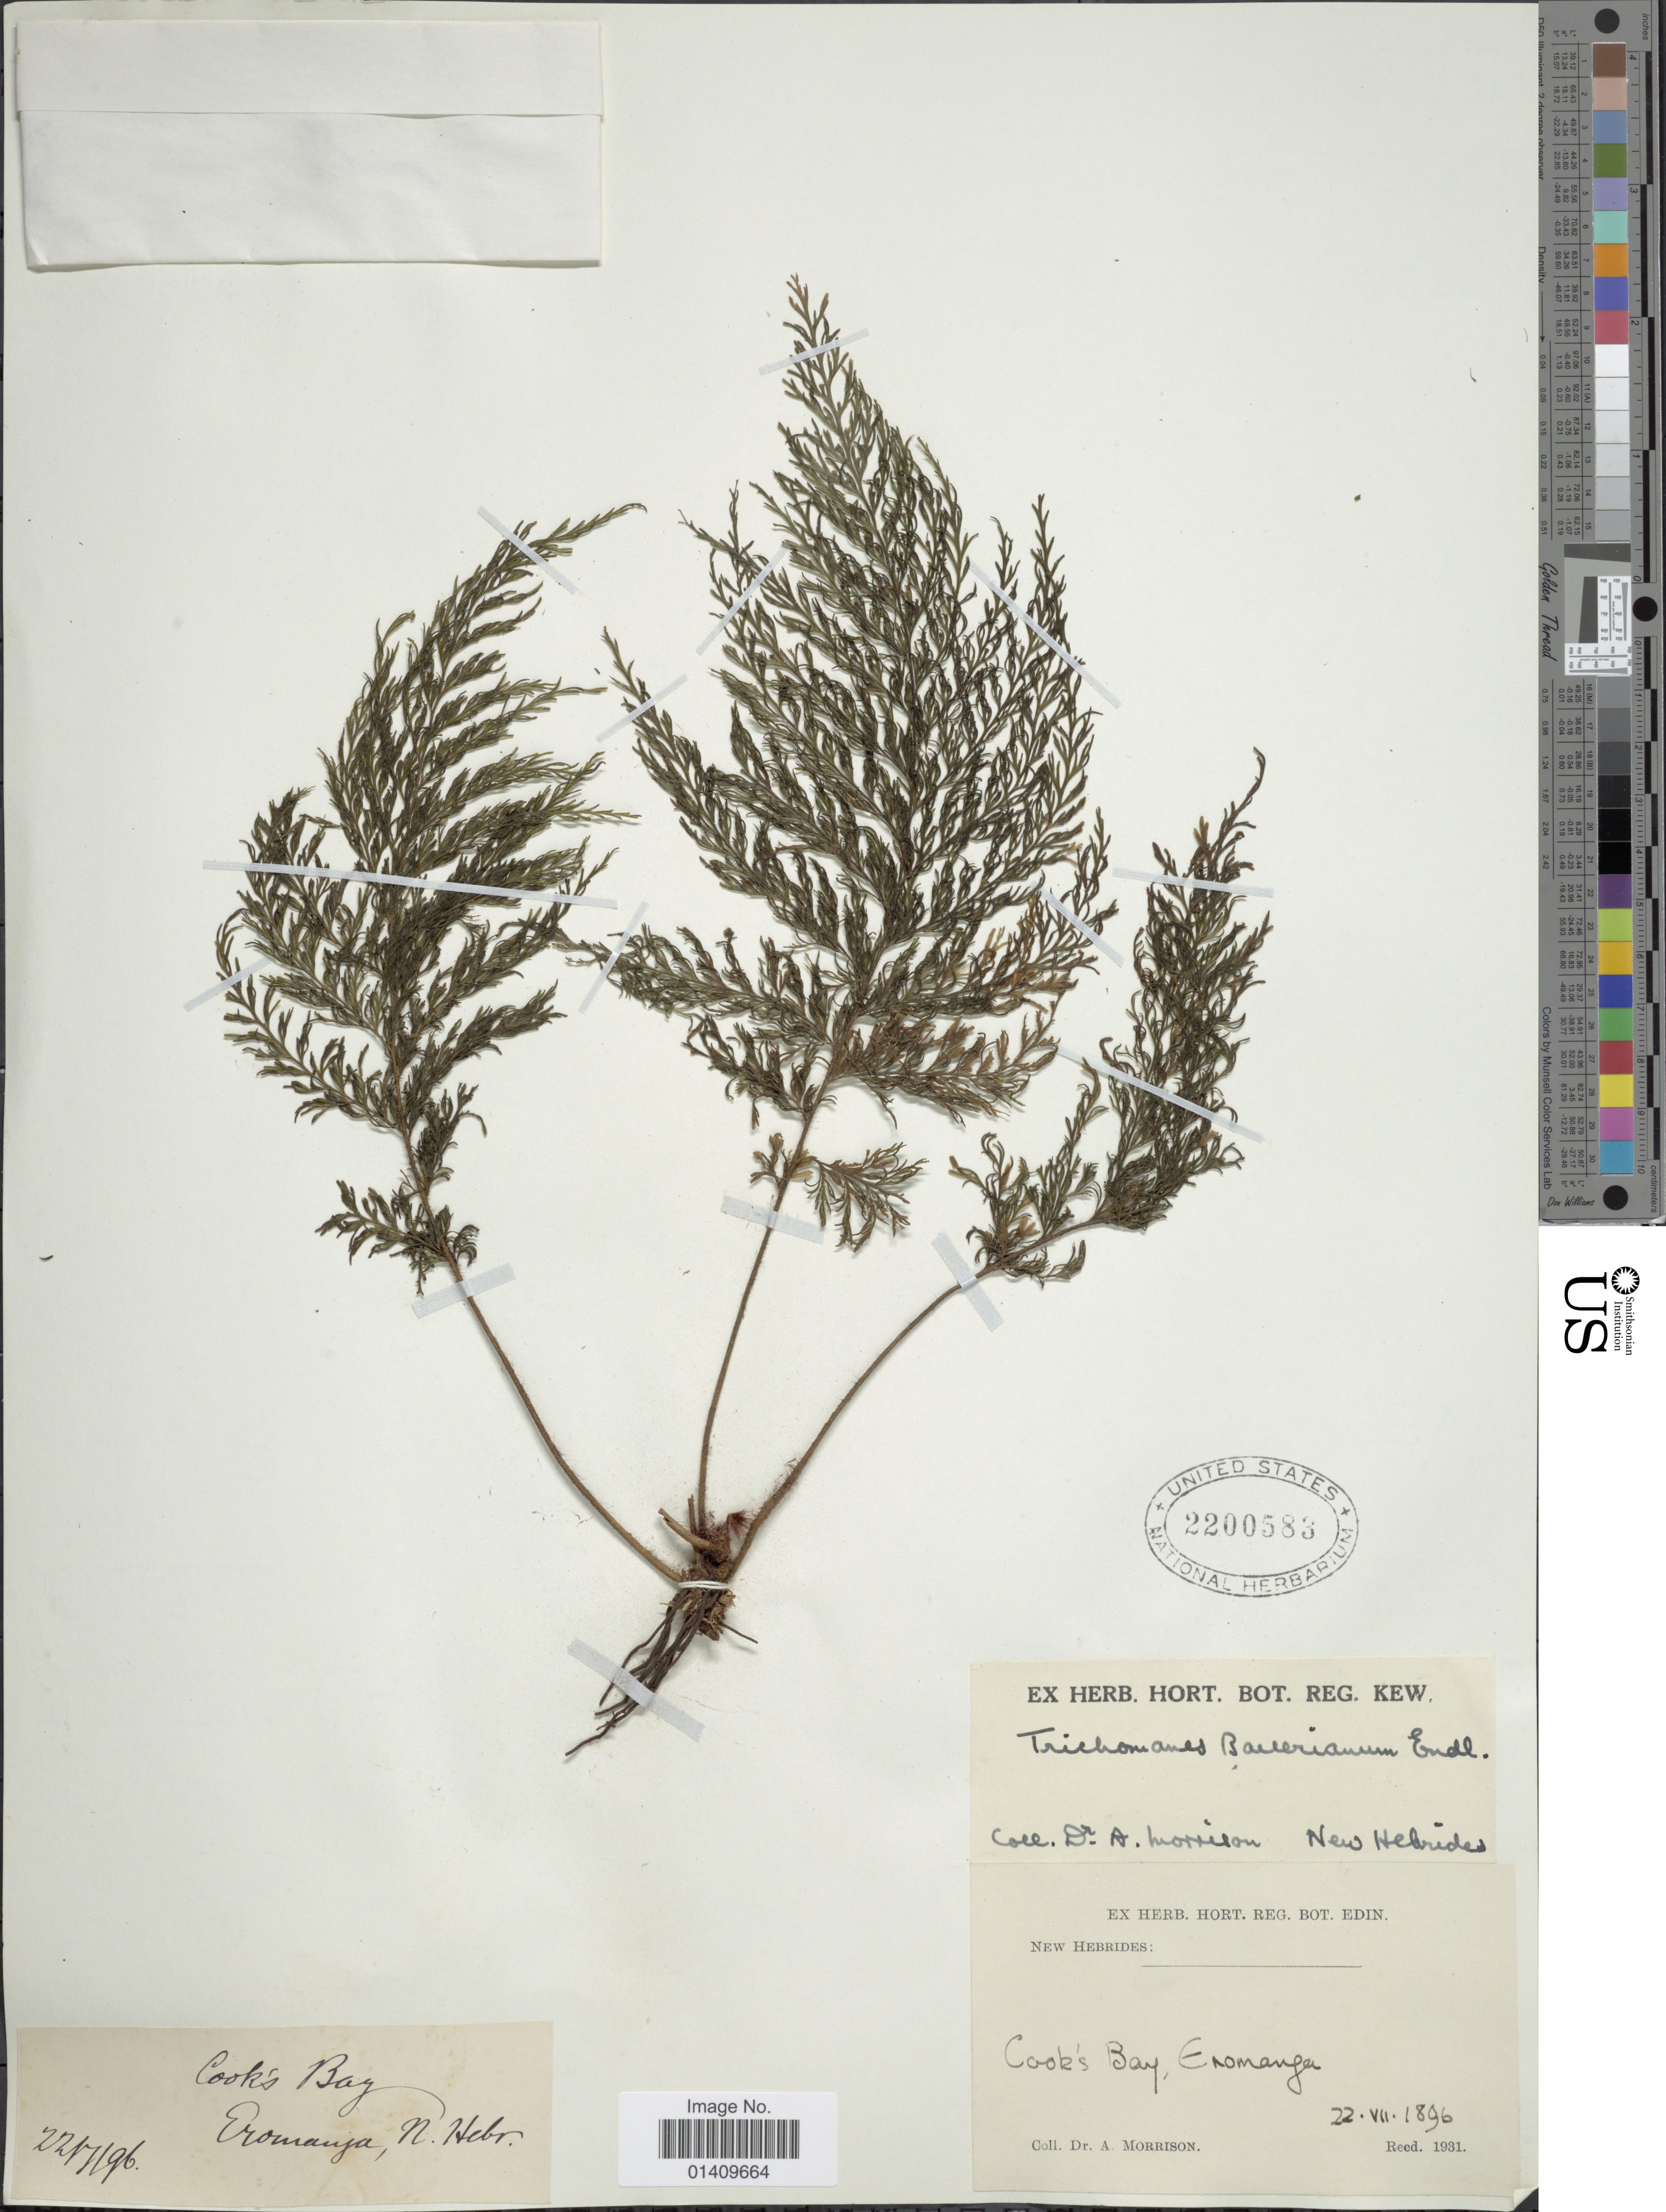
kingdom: Plantae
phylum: Tracheophyta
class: Polypodiopsida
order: Hymenophyllales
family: Hymenophyllaceae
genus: Callistopteris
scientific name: Callistopteris baueriana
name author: Copel.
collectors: A. Morrison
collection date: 1896-07-22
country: Vanuatu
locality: Cook's Bay, Enomanga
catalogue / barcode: US 2200583